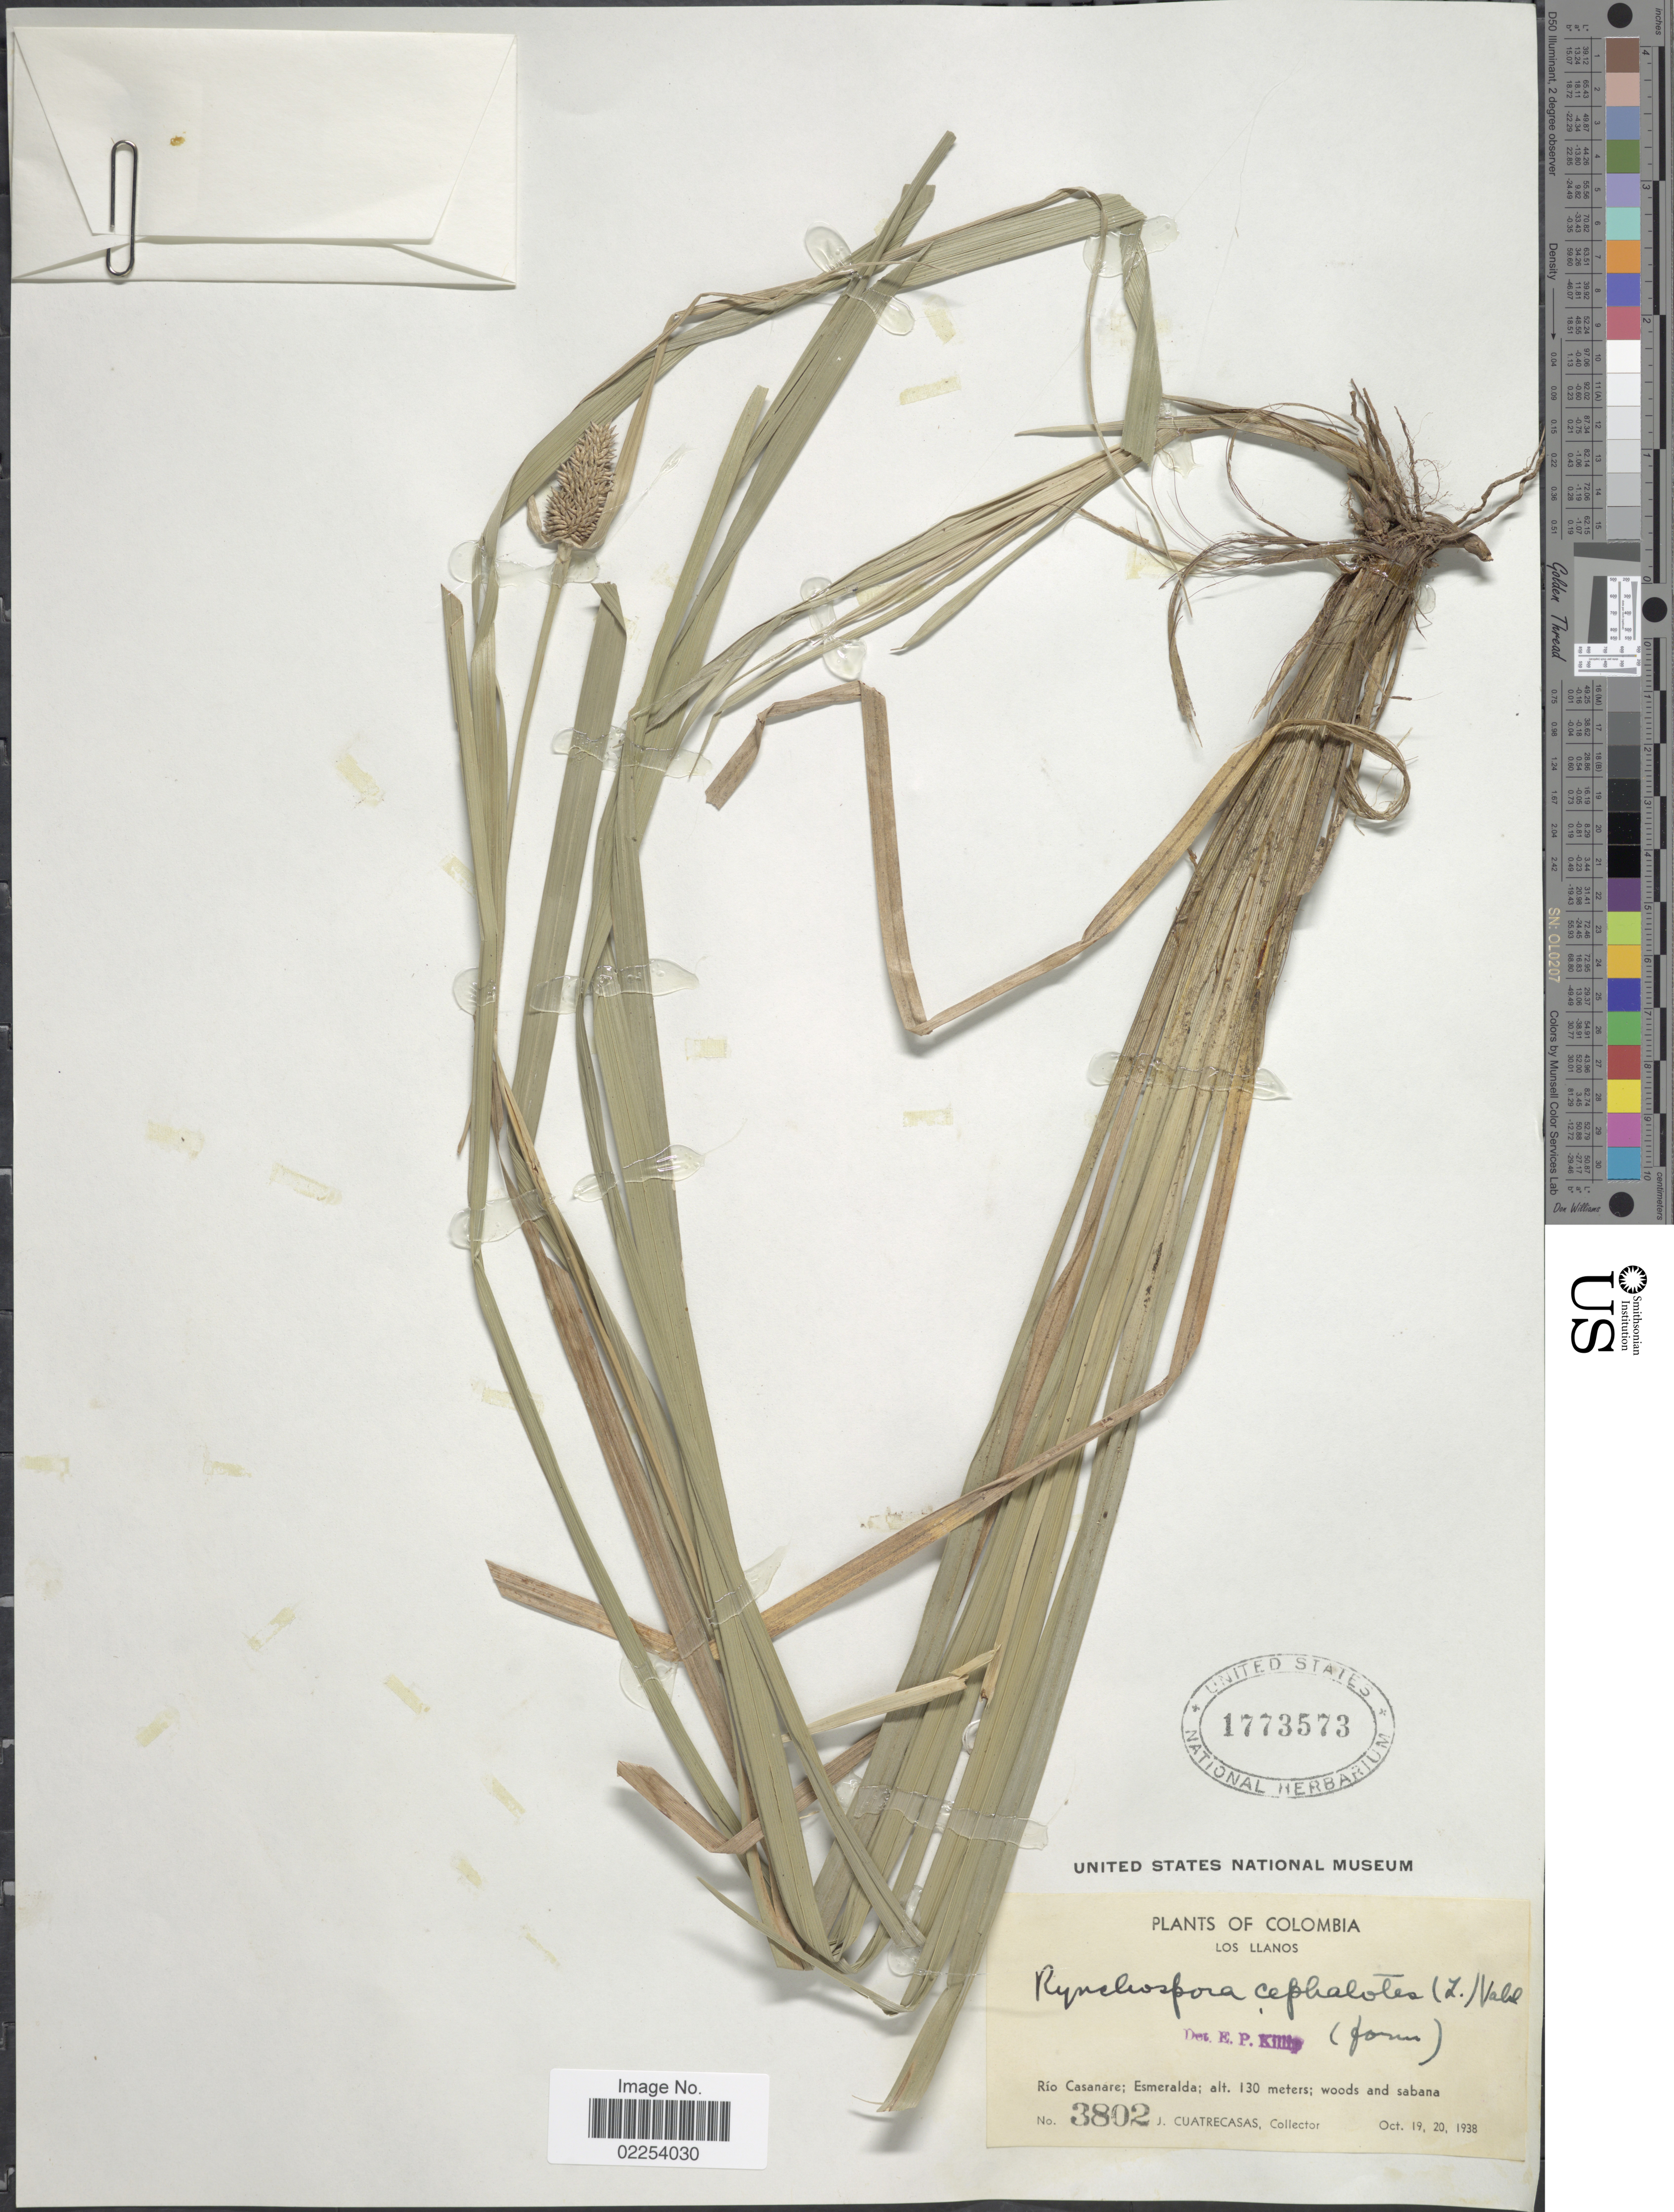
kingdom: Plantae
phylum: Tracheophyta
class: Liliopsida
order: Poales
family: Cyperaceae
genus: Rhynchospora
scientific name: Rhynchospora cephalotes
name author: (L.) Vahl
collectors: J. Cuatrecasas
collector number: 3802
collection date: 1938-10-19/1938-10-20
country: Colombia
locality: Los Llanos, Rio Casanare: Esmeralda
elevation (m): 130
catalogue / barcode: US 1773573